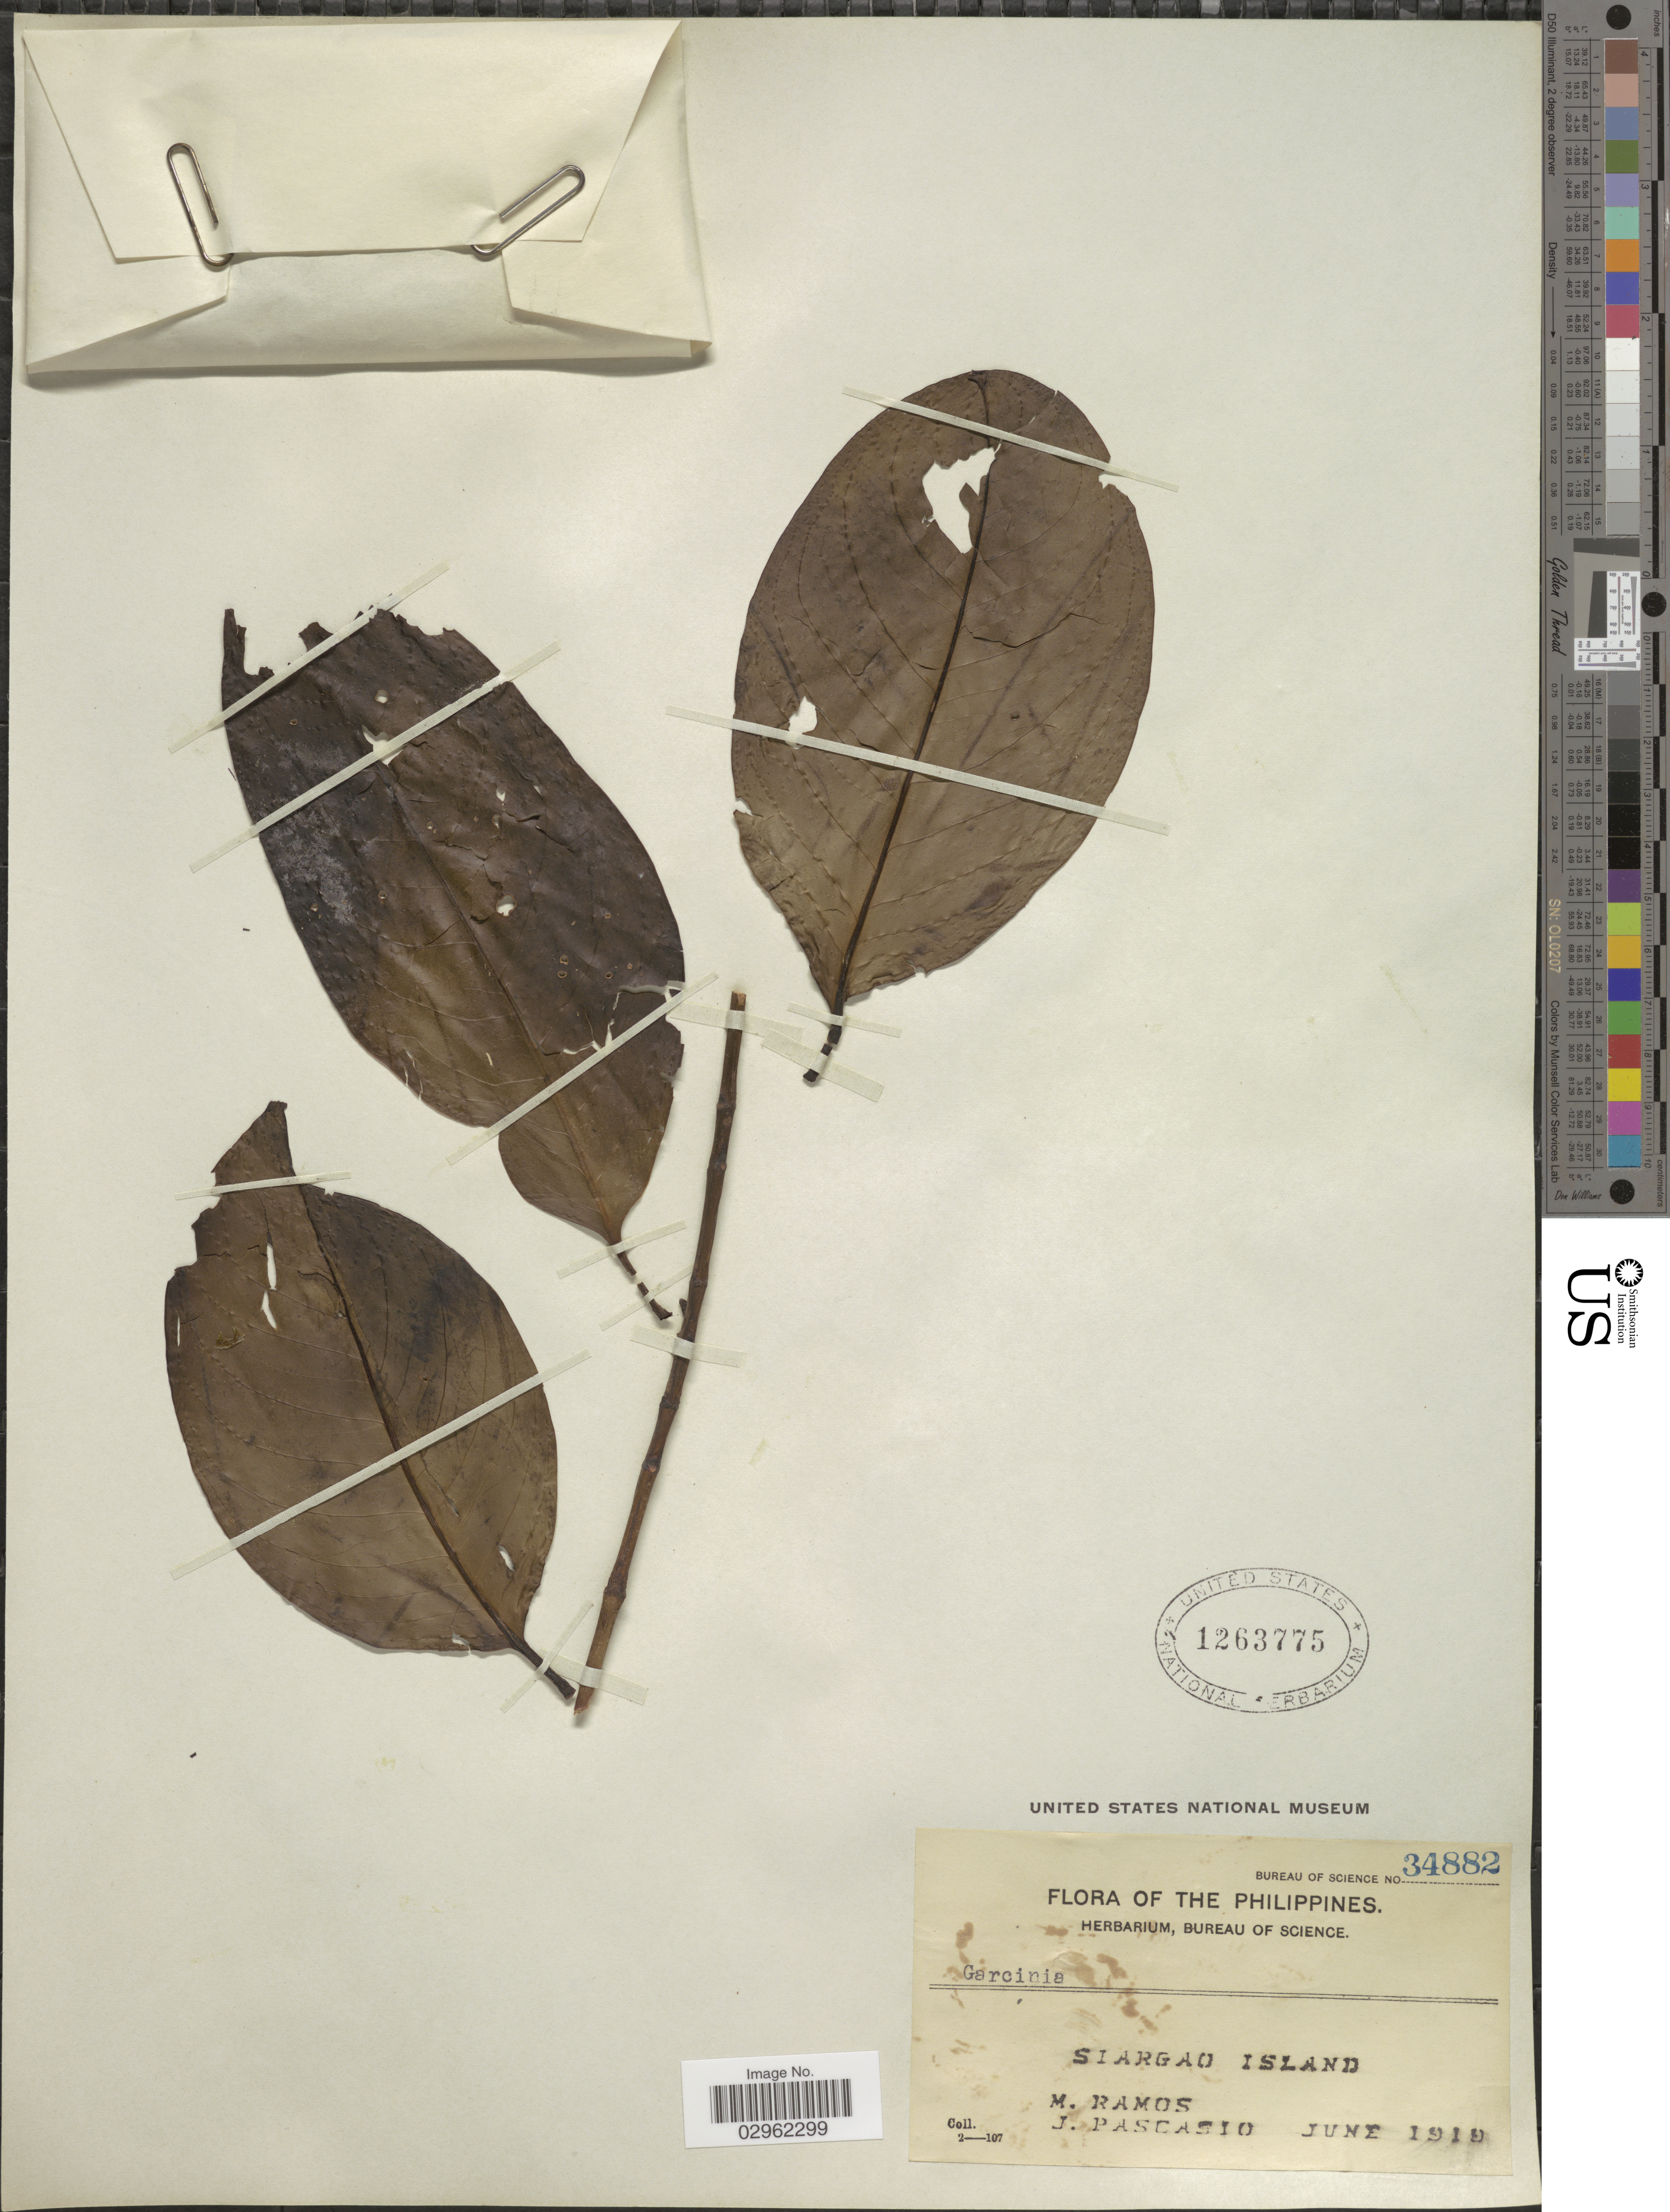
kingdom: Plantae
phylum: Tracheophyta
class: Magnoliopsida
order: Malpighiales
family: Clusiaceae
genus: Garcinia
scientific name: Garcinia sp.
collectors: M. Ramos & J. Pascasio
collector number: Bureau of Science 34882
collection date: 1919-06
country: Philippines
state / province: Caraga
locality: Siargao Island.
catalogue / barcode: US 1263775